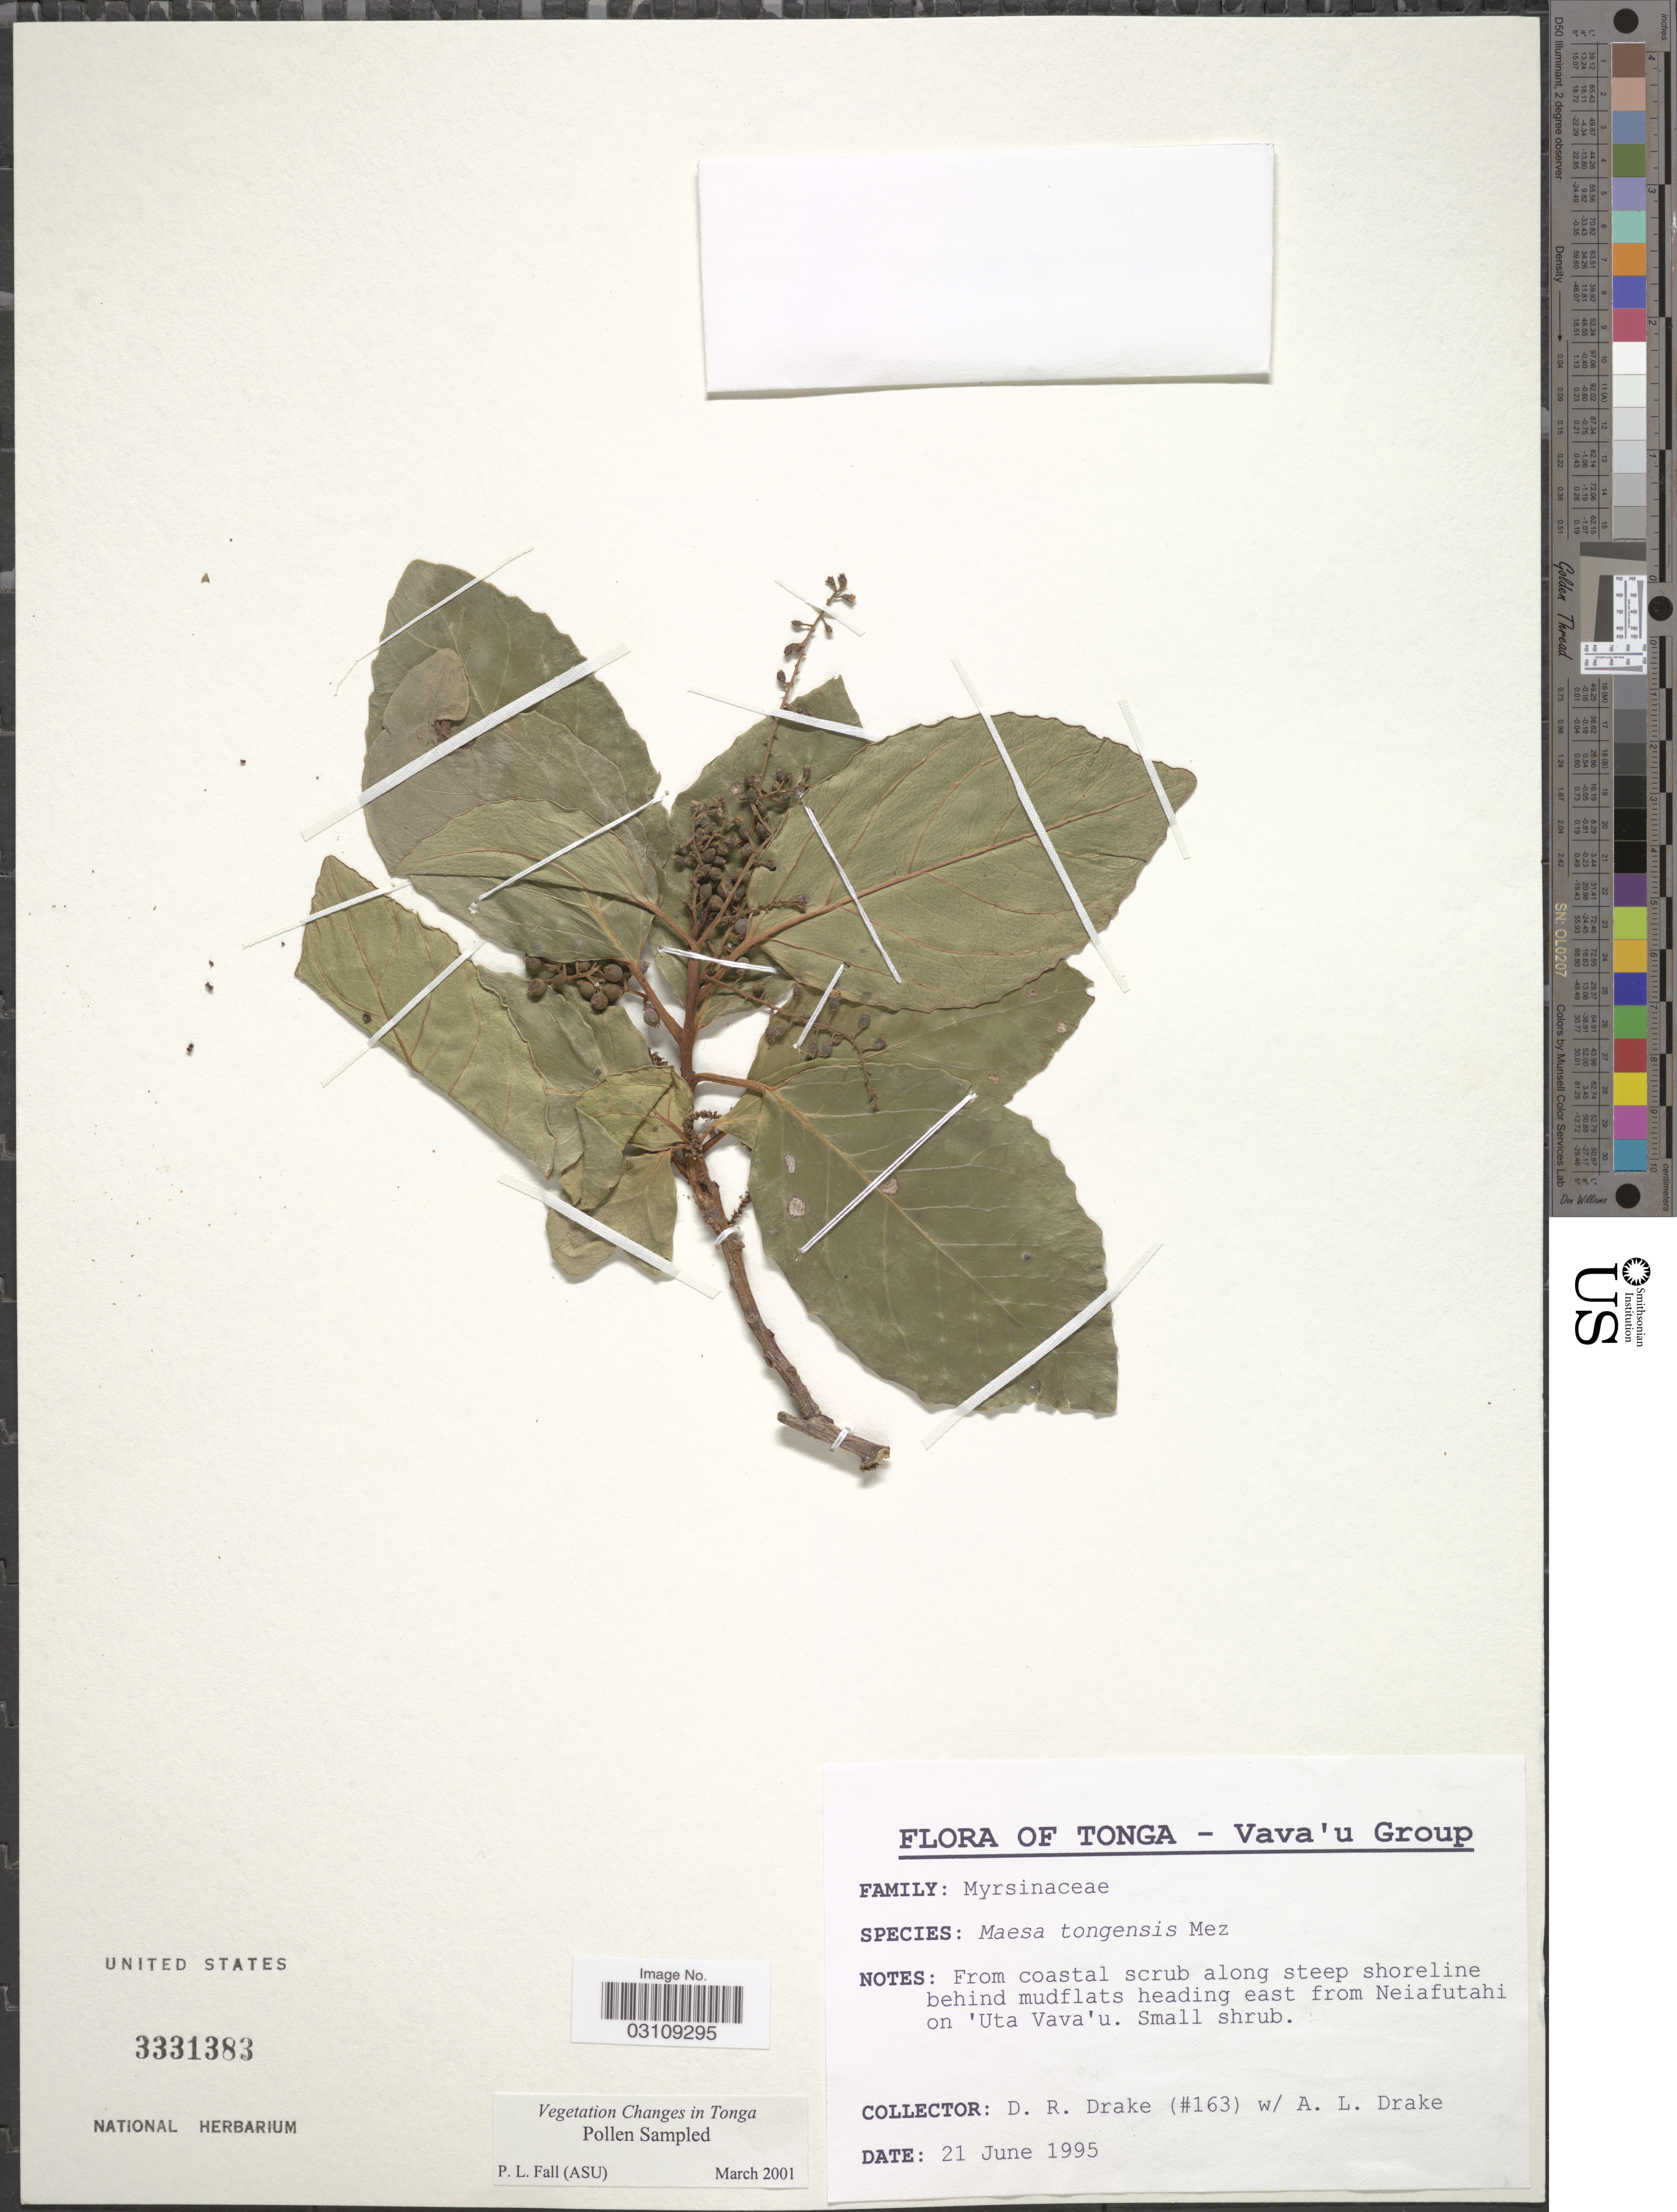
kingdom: Plantae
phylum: Tracheophyta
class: Magnoliopsida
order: Ericales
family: Primulaceae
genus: Maesa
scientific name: Maesa tongensis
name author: Mez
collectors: D.R. Drake & A. Drake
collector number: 163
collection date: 1995-06-21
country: Tonga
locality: Vava'u Group. From coastal scrub along steep shoreline behind mudflats heading east from Neiafutahi on 'Uta Vav'u.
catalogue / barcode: US 3331383